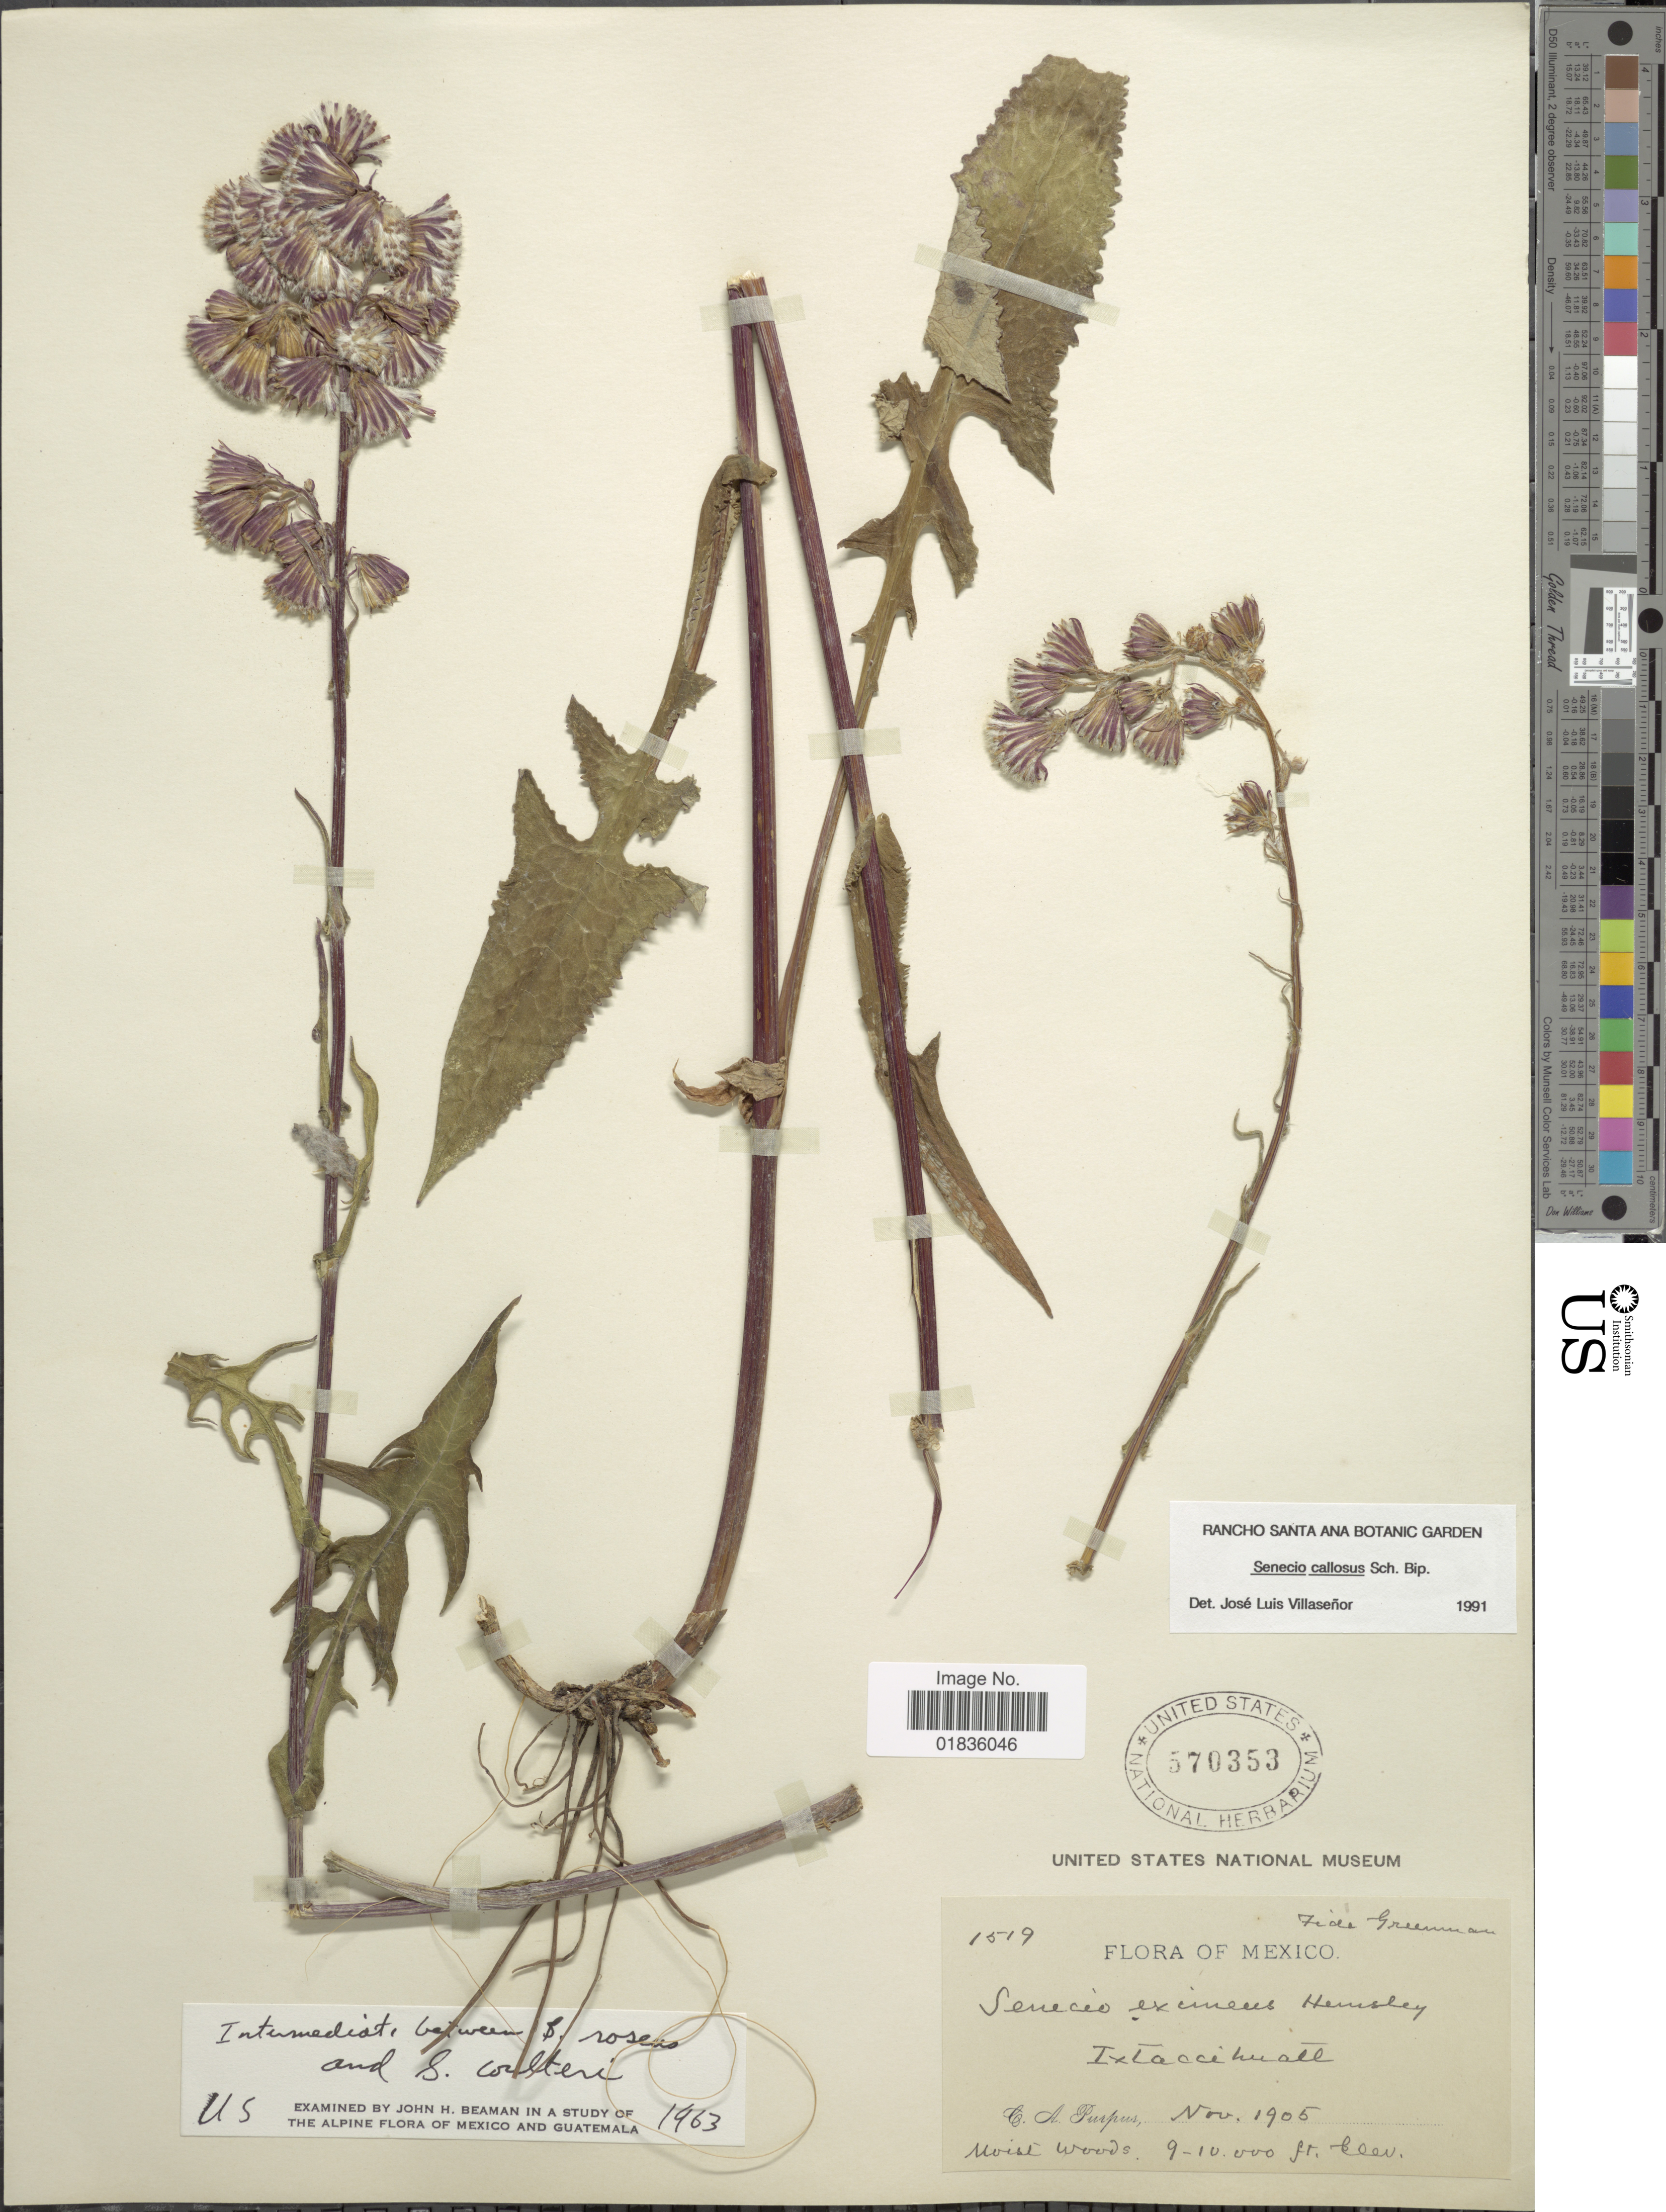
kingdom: Plantae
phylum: Tracheophyta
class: Magnoliopsida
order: Asterales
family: Asteraceae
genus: Senecio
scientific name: Senecio callosus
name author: Sch. Bip.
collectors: C. A. Purpus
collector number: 1519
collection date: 1905-11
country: Mexico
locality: Ixtaccihuatl, moist woods.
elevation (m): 2743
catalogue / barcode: US 570353